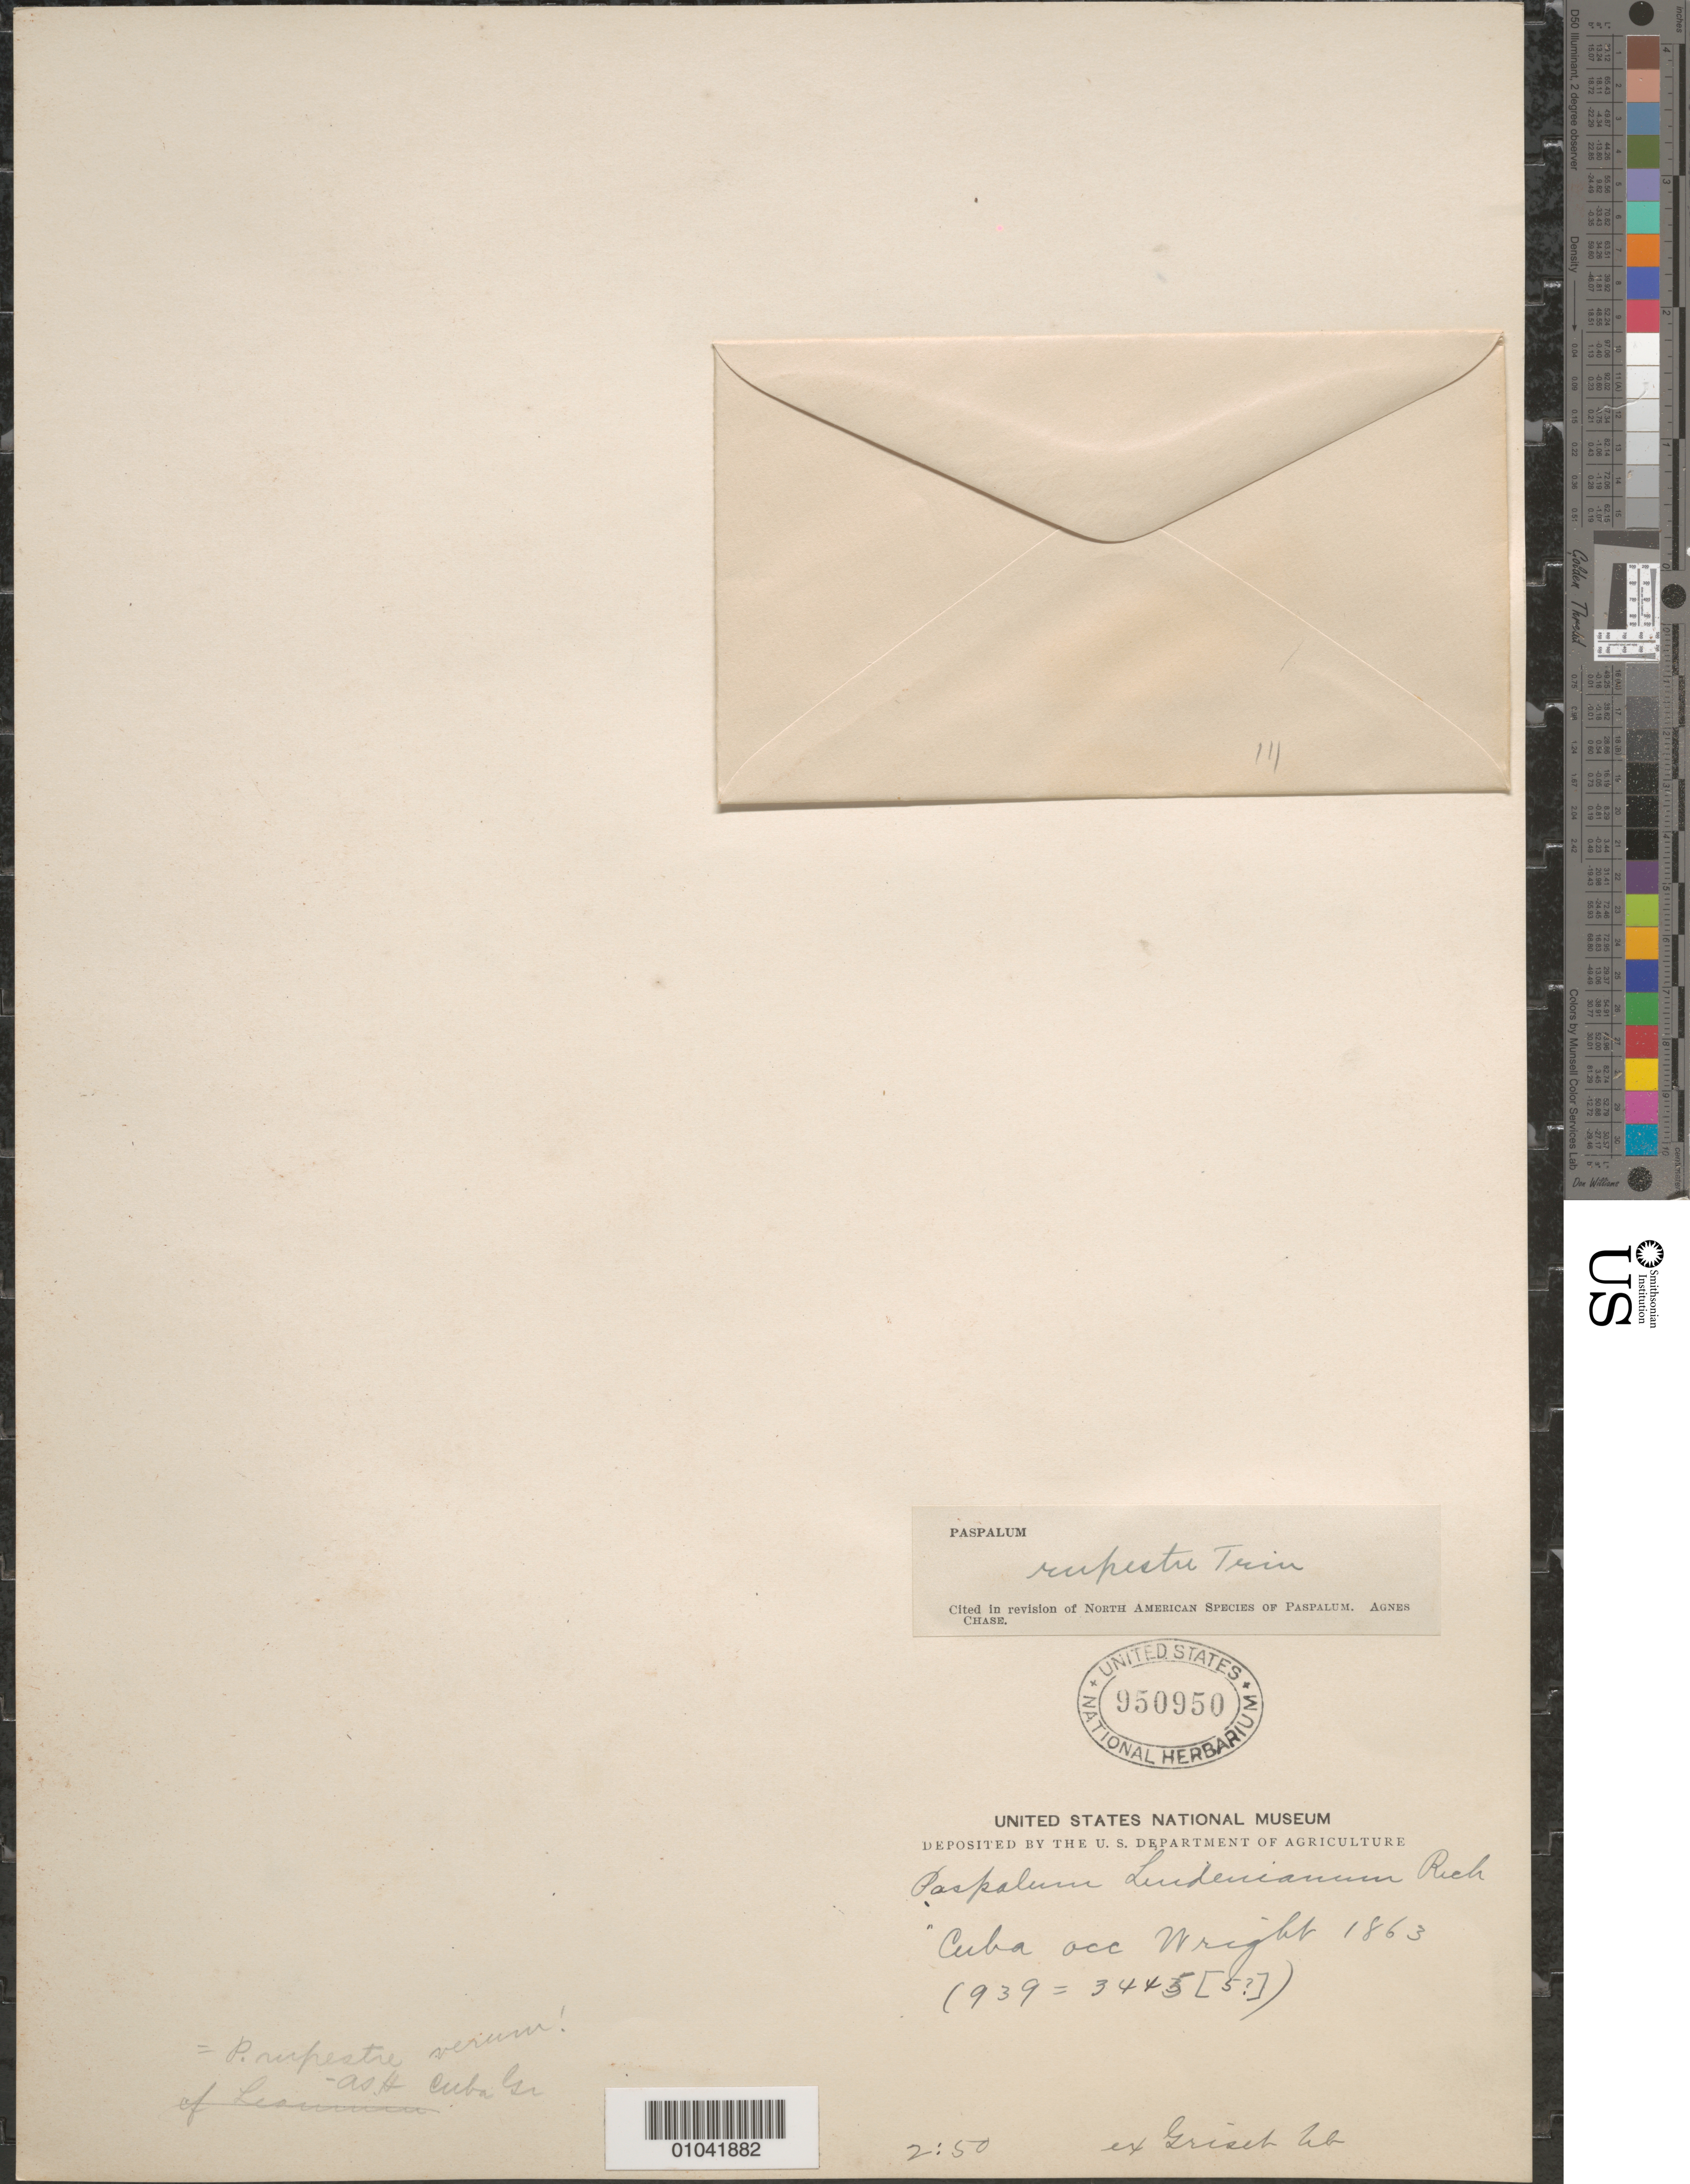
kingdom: Plantae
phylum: Tracheophyta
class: Liliopsida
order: Poales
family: Poaceae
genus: Paspalum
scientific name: Paspalum rupestre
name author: Trin.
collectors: C. Wright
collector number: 939 (?)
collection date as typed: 1863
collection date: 1863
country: Cuba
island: Cuba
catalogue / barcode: US 950950